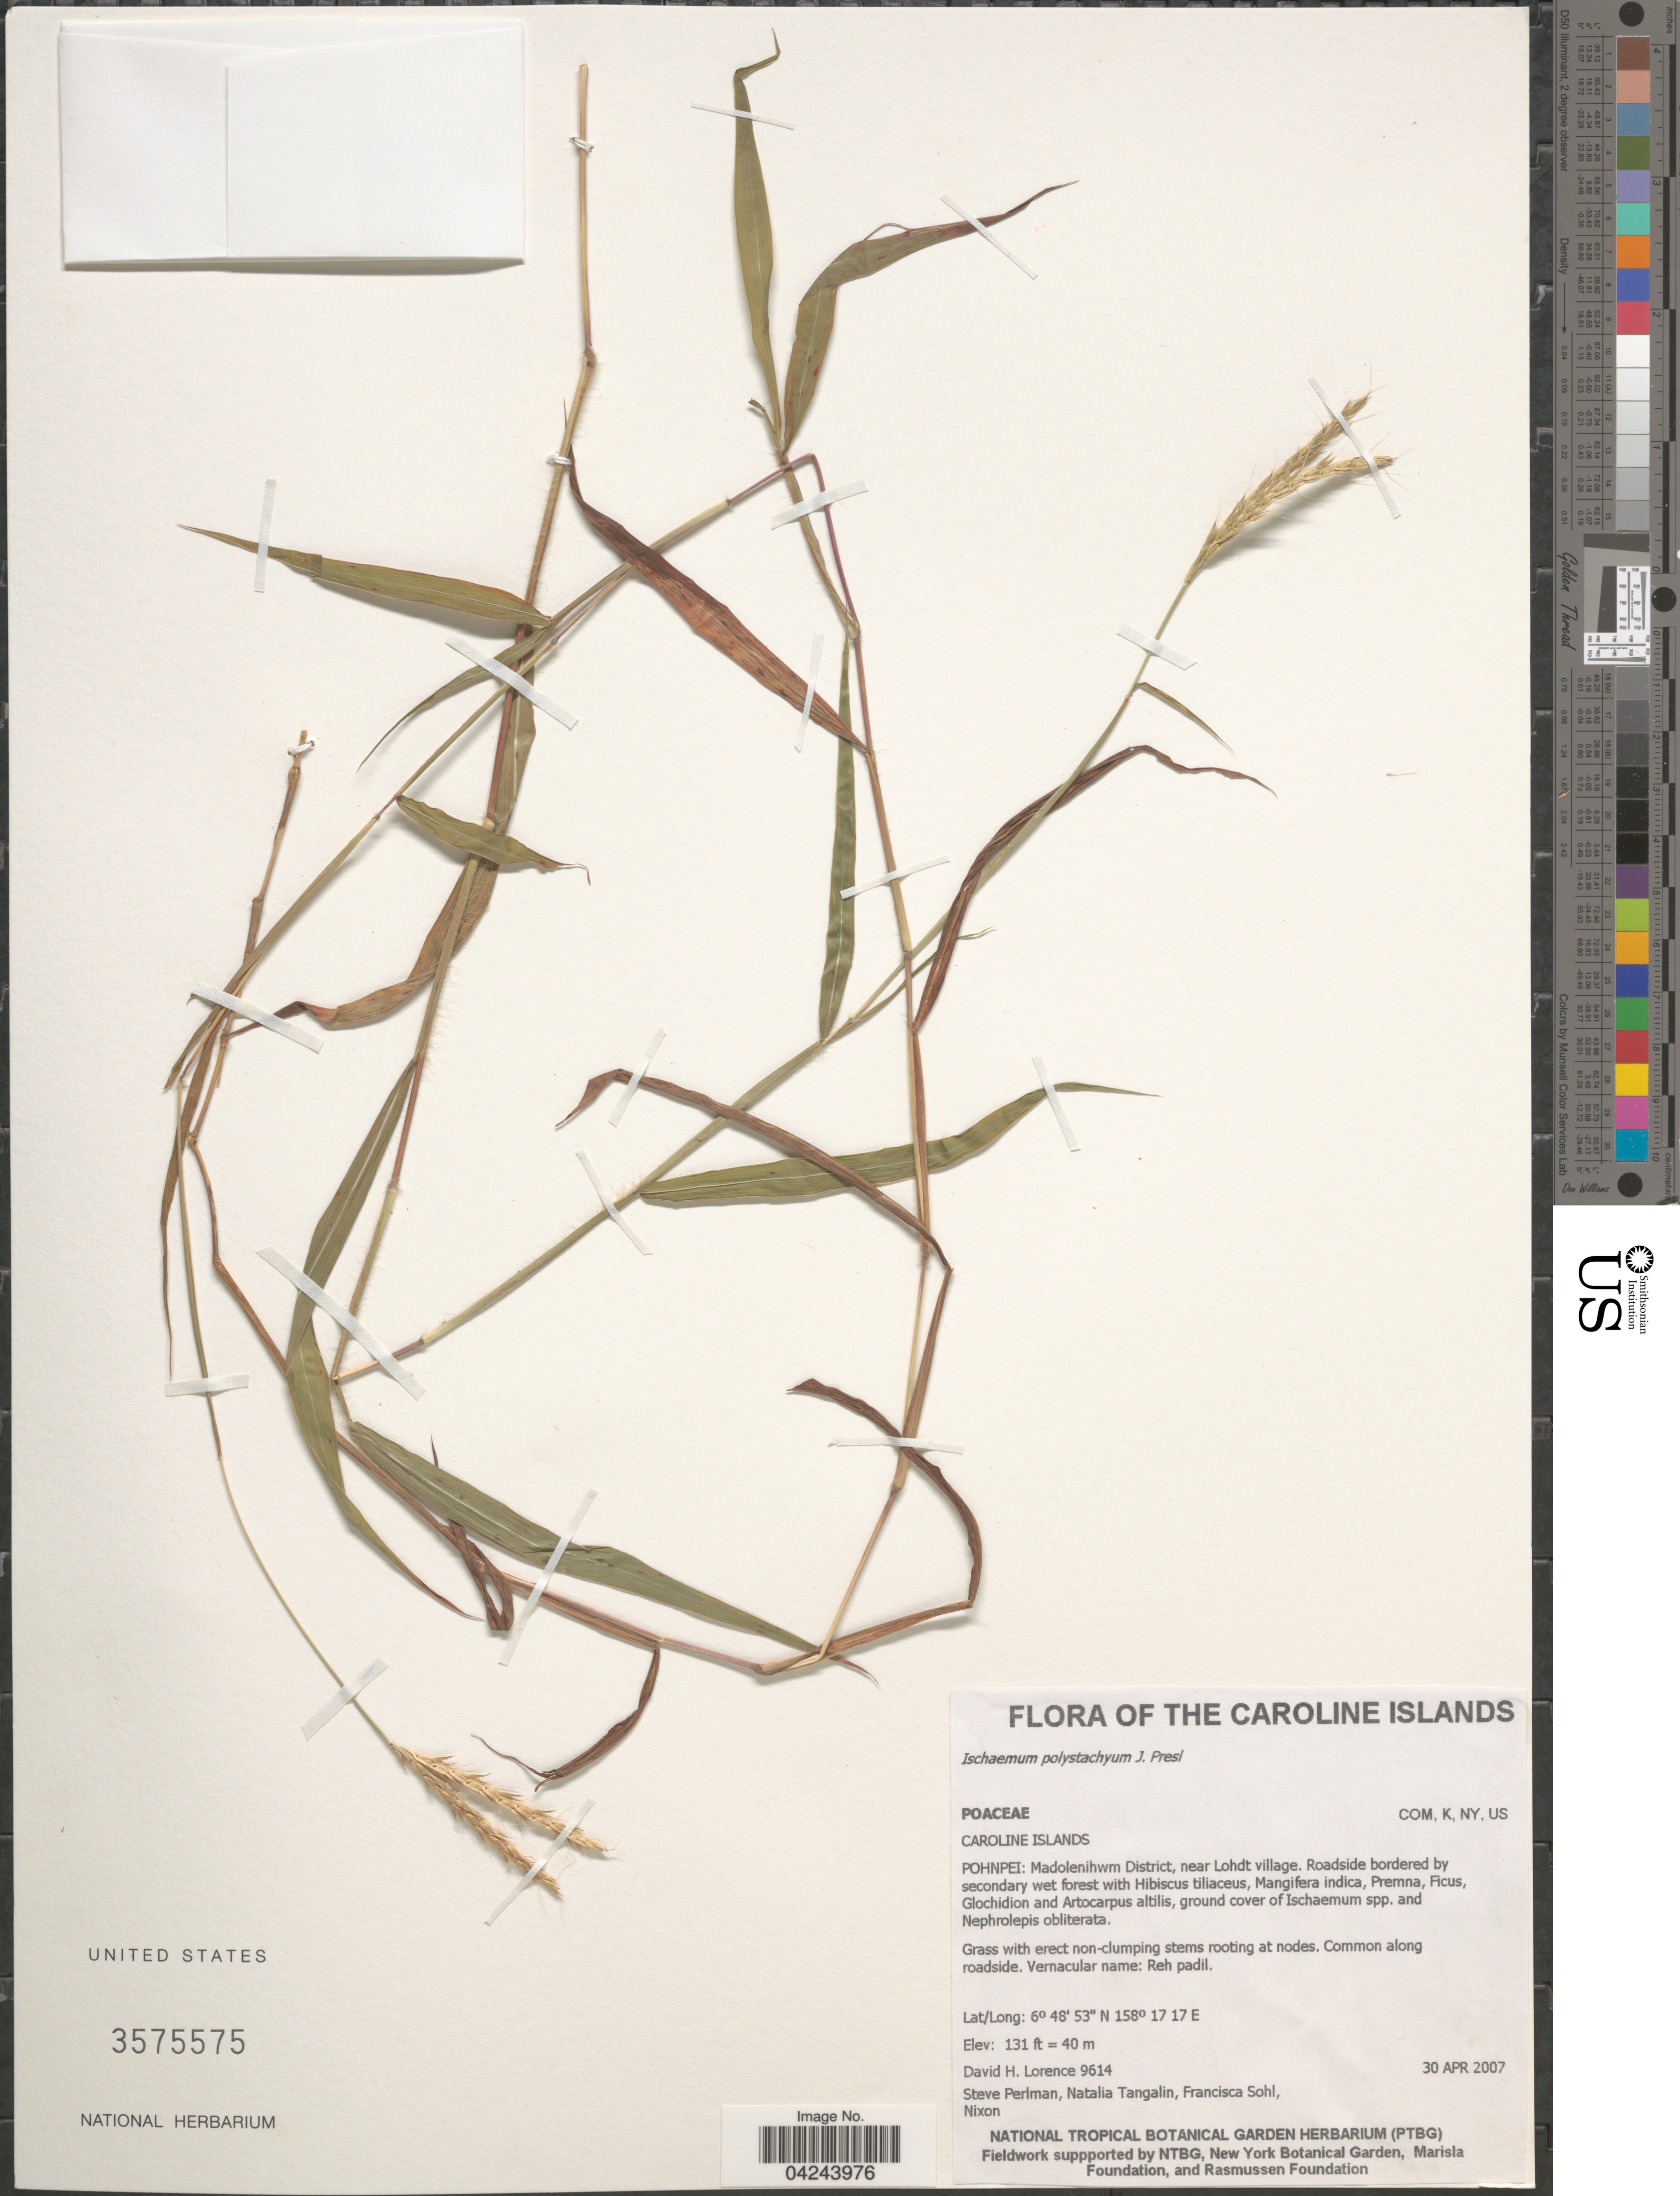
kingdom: Plantae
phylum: Tracheophyta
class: Liliopsida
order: Poales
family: Poaceae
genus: Ischaemum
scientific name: Ischaemum polystachyum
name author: J. Presl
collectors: D. Lorence, S. Perlman, N. Tangalin, F. Sohl & -. Nixon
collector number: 9614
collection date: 2007-04-30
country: Micronesia, Federated States of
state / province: Pohnpei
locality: The Caroline Islands. Madolenihwm District, near Lohdt village.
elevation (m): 40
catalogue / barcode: US 3575575